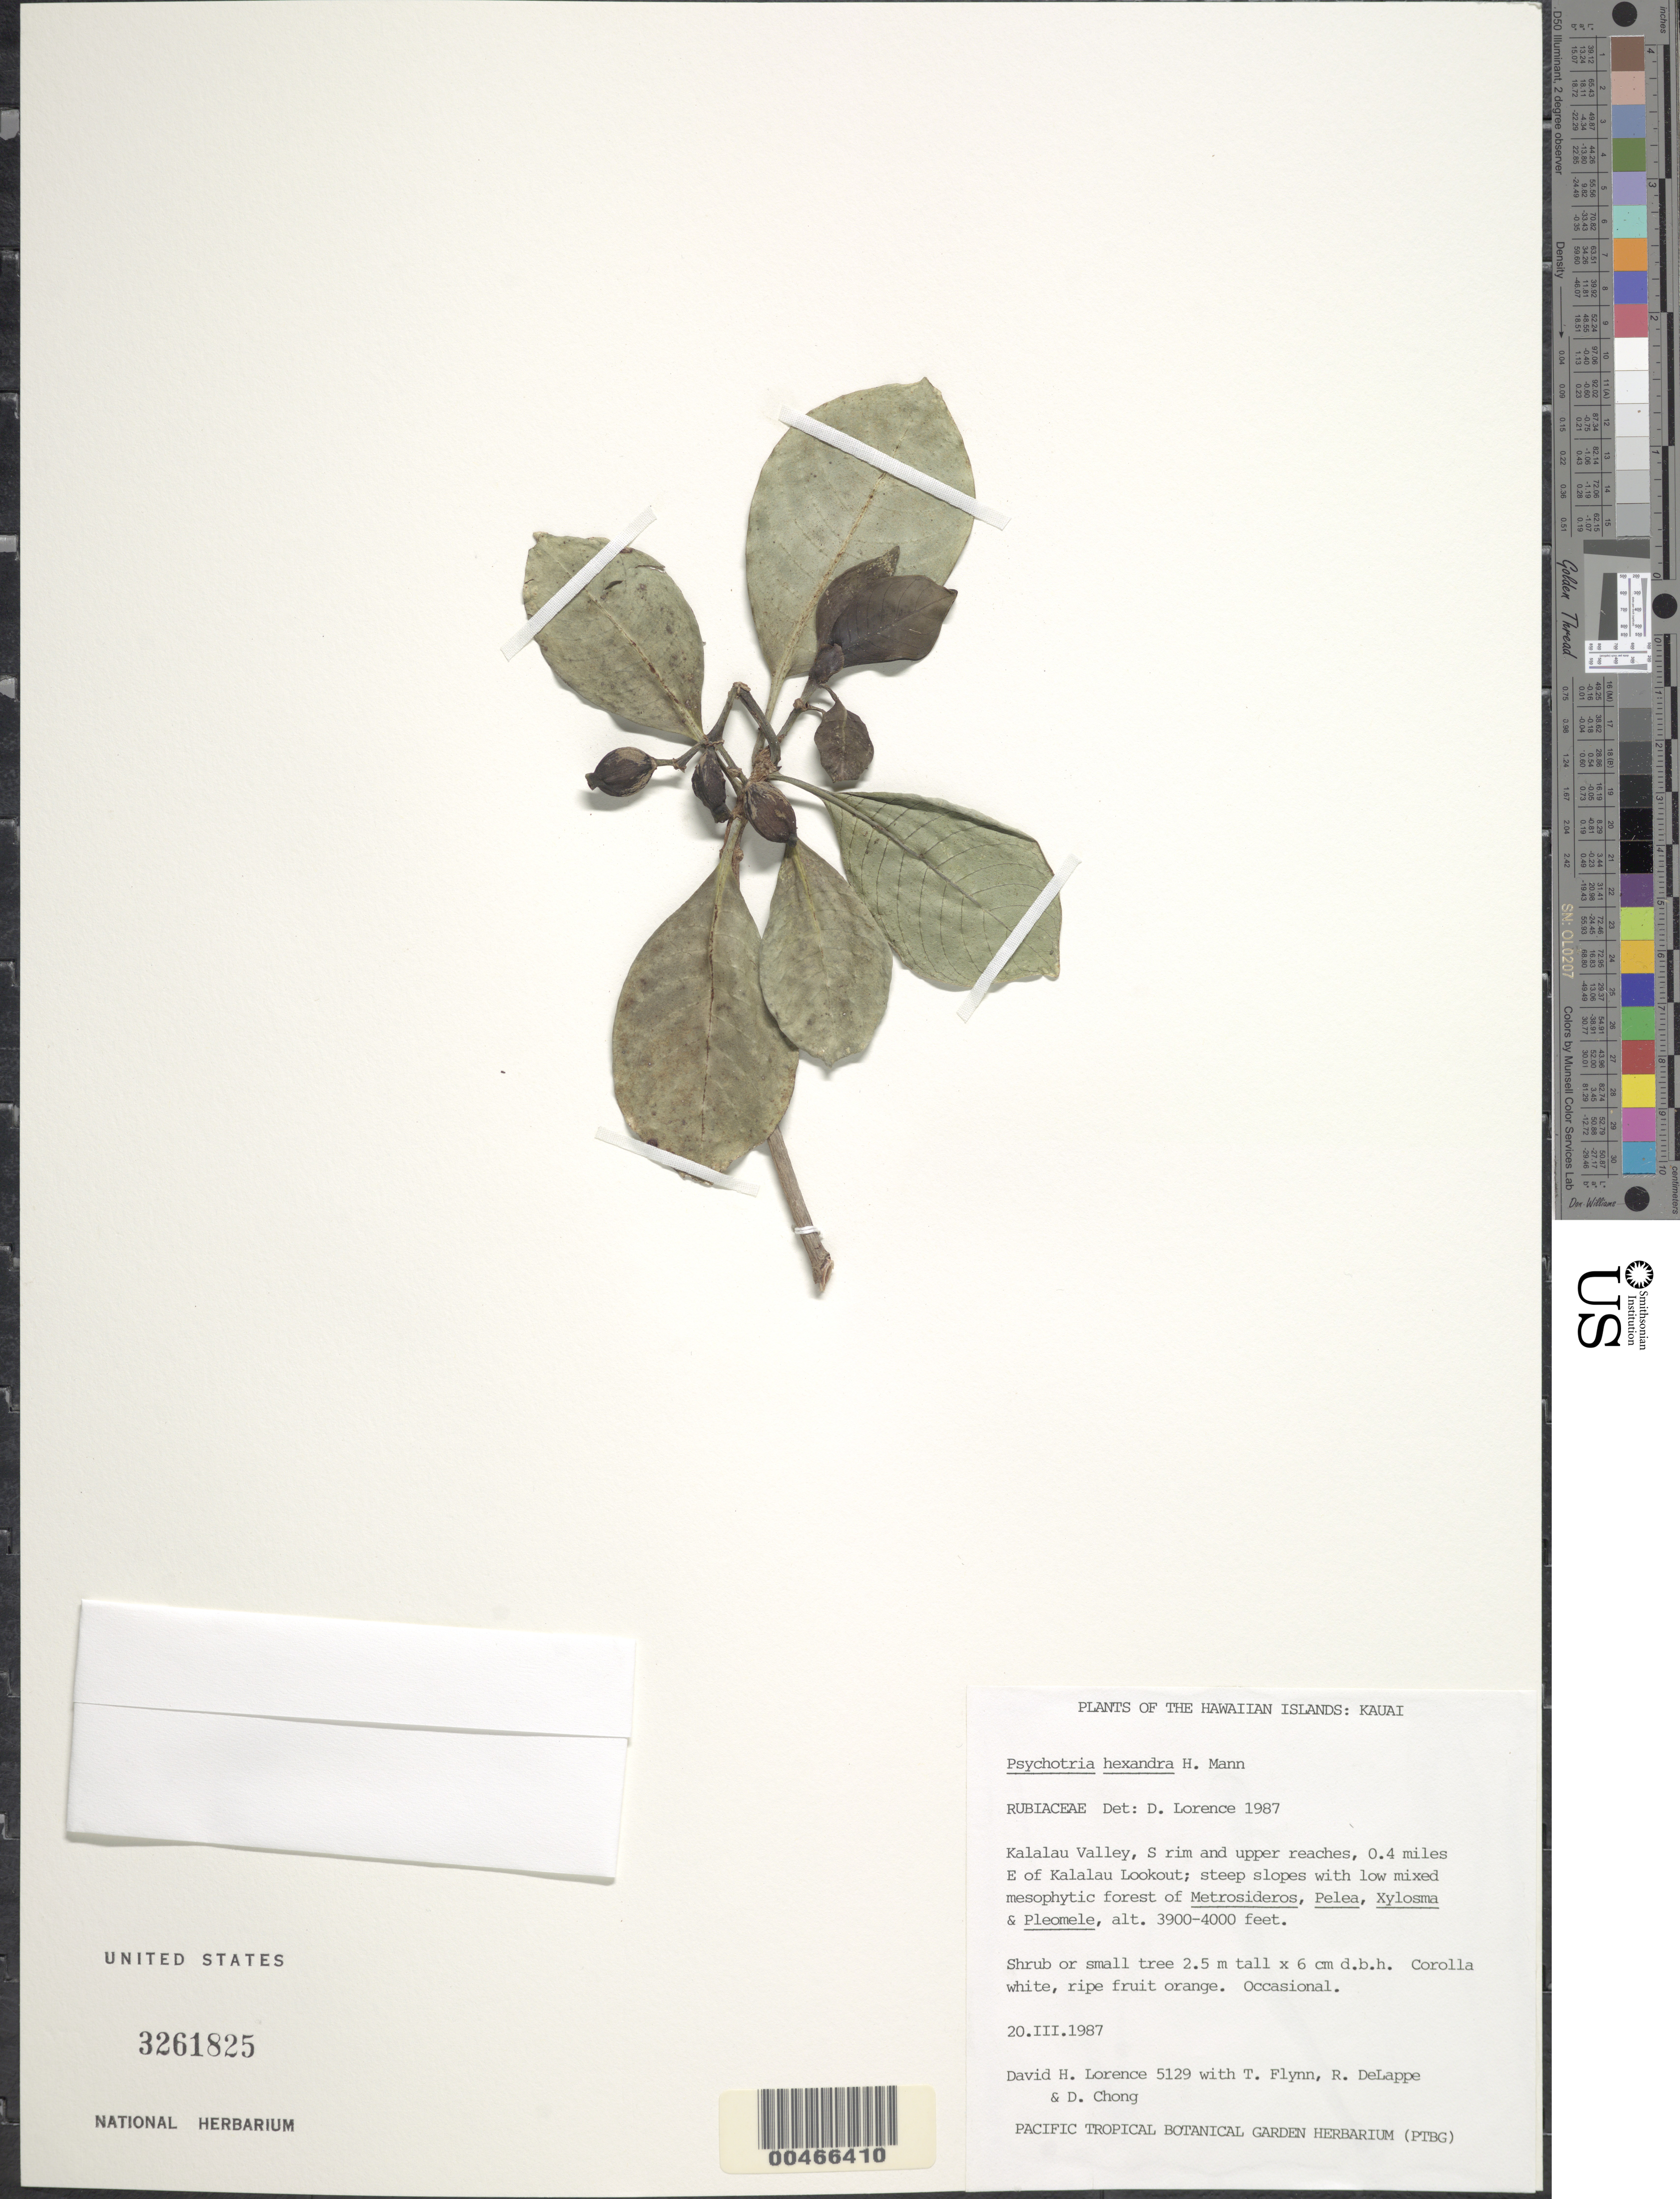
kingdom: Plantae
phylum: Tracheophyta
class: Magnoliopsida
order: Gentianales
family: Rubiaceae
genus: Psychotria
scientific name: Psychotria hexandra var. hexandra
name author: H. Mann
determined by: Wagner, W. L., (BOT), Smithsonian Institution - National Museum of Natural History (UNITED STATES)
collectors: D. Lorence, T. W. Flynn, R. DeLappe & D. Chong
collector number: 5129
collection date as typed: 20 Mar 1987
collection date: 1987-03-20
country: United States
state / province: Hawaii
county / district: Kauai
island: Kaua'i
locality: Kalalau Valley, S rim and upper reaches, 0.4 mi E of Kalalau Lookout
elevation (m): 1189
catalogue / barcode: US 3261825